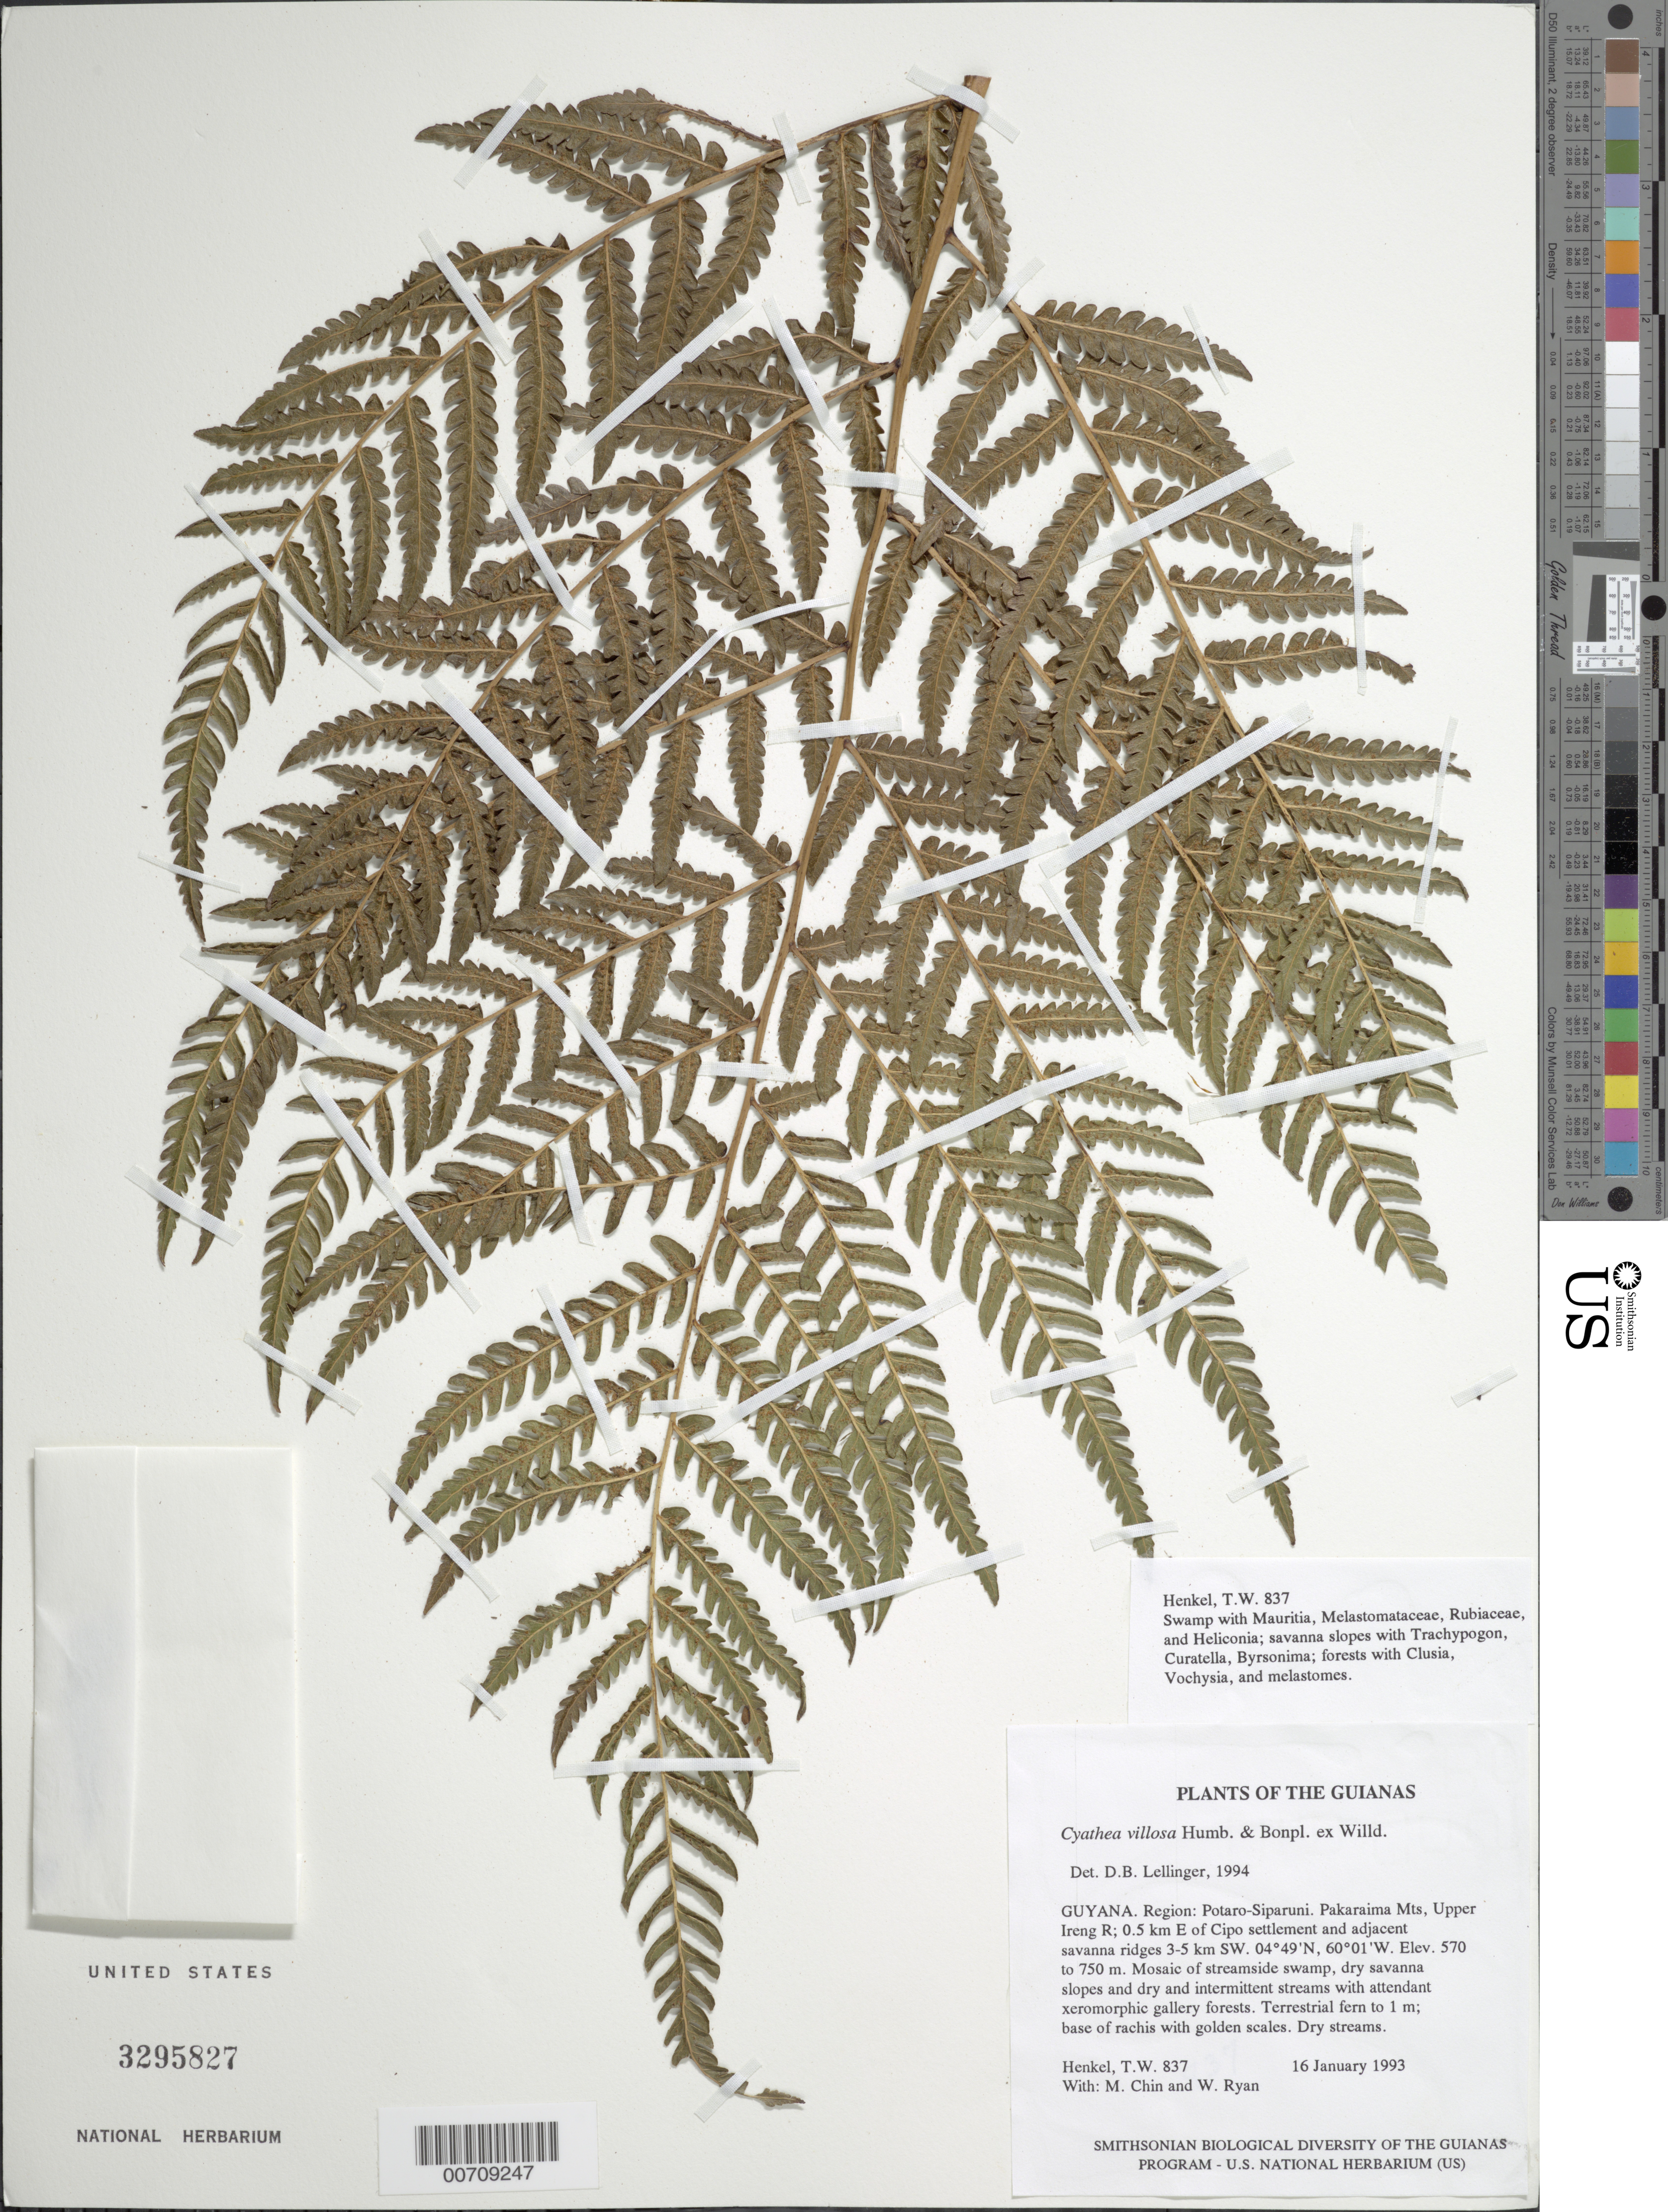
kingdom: Plantae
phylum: Tracheophyta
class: Polypodiopsida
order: Cyatheales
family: Cyatheaceae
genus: Cyathea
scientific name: Cyathea villosa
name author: Humb. & Bonpl. ex Willd.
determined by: Lellinger, David B., (BOT), Smithsonian Institution - National Museum of Natural History (UNITED STATES)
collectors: T. Henkel, M. Chin & W. Ryan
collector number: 837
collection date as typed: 16 January 1993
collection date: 1993-01-16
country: Guyana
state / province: Potaro-Siparuni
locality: Pakaraima Mts, Upper Ireng R; 0.5 km E of Cipo settlement and adjacent savanna ridges 3-5 km SW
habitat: Mosaic of streamside swamp, dry savanna slopes and dry and intermittent streams with attendant xeromorphic gallery forests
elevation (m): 570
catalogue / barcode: US 3295827